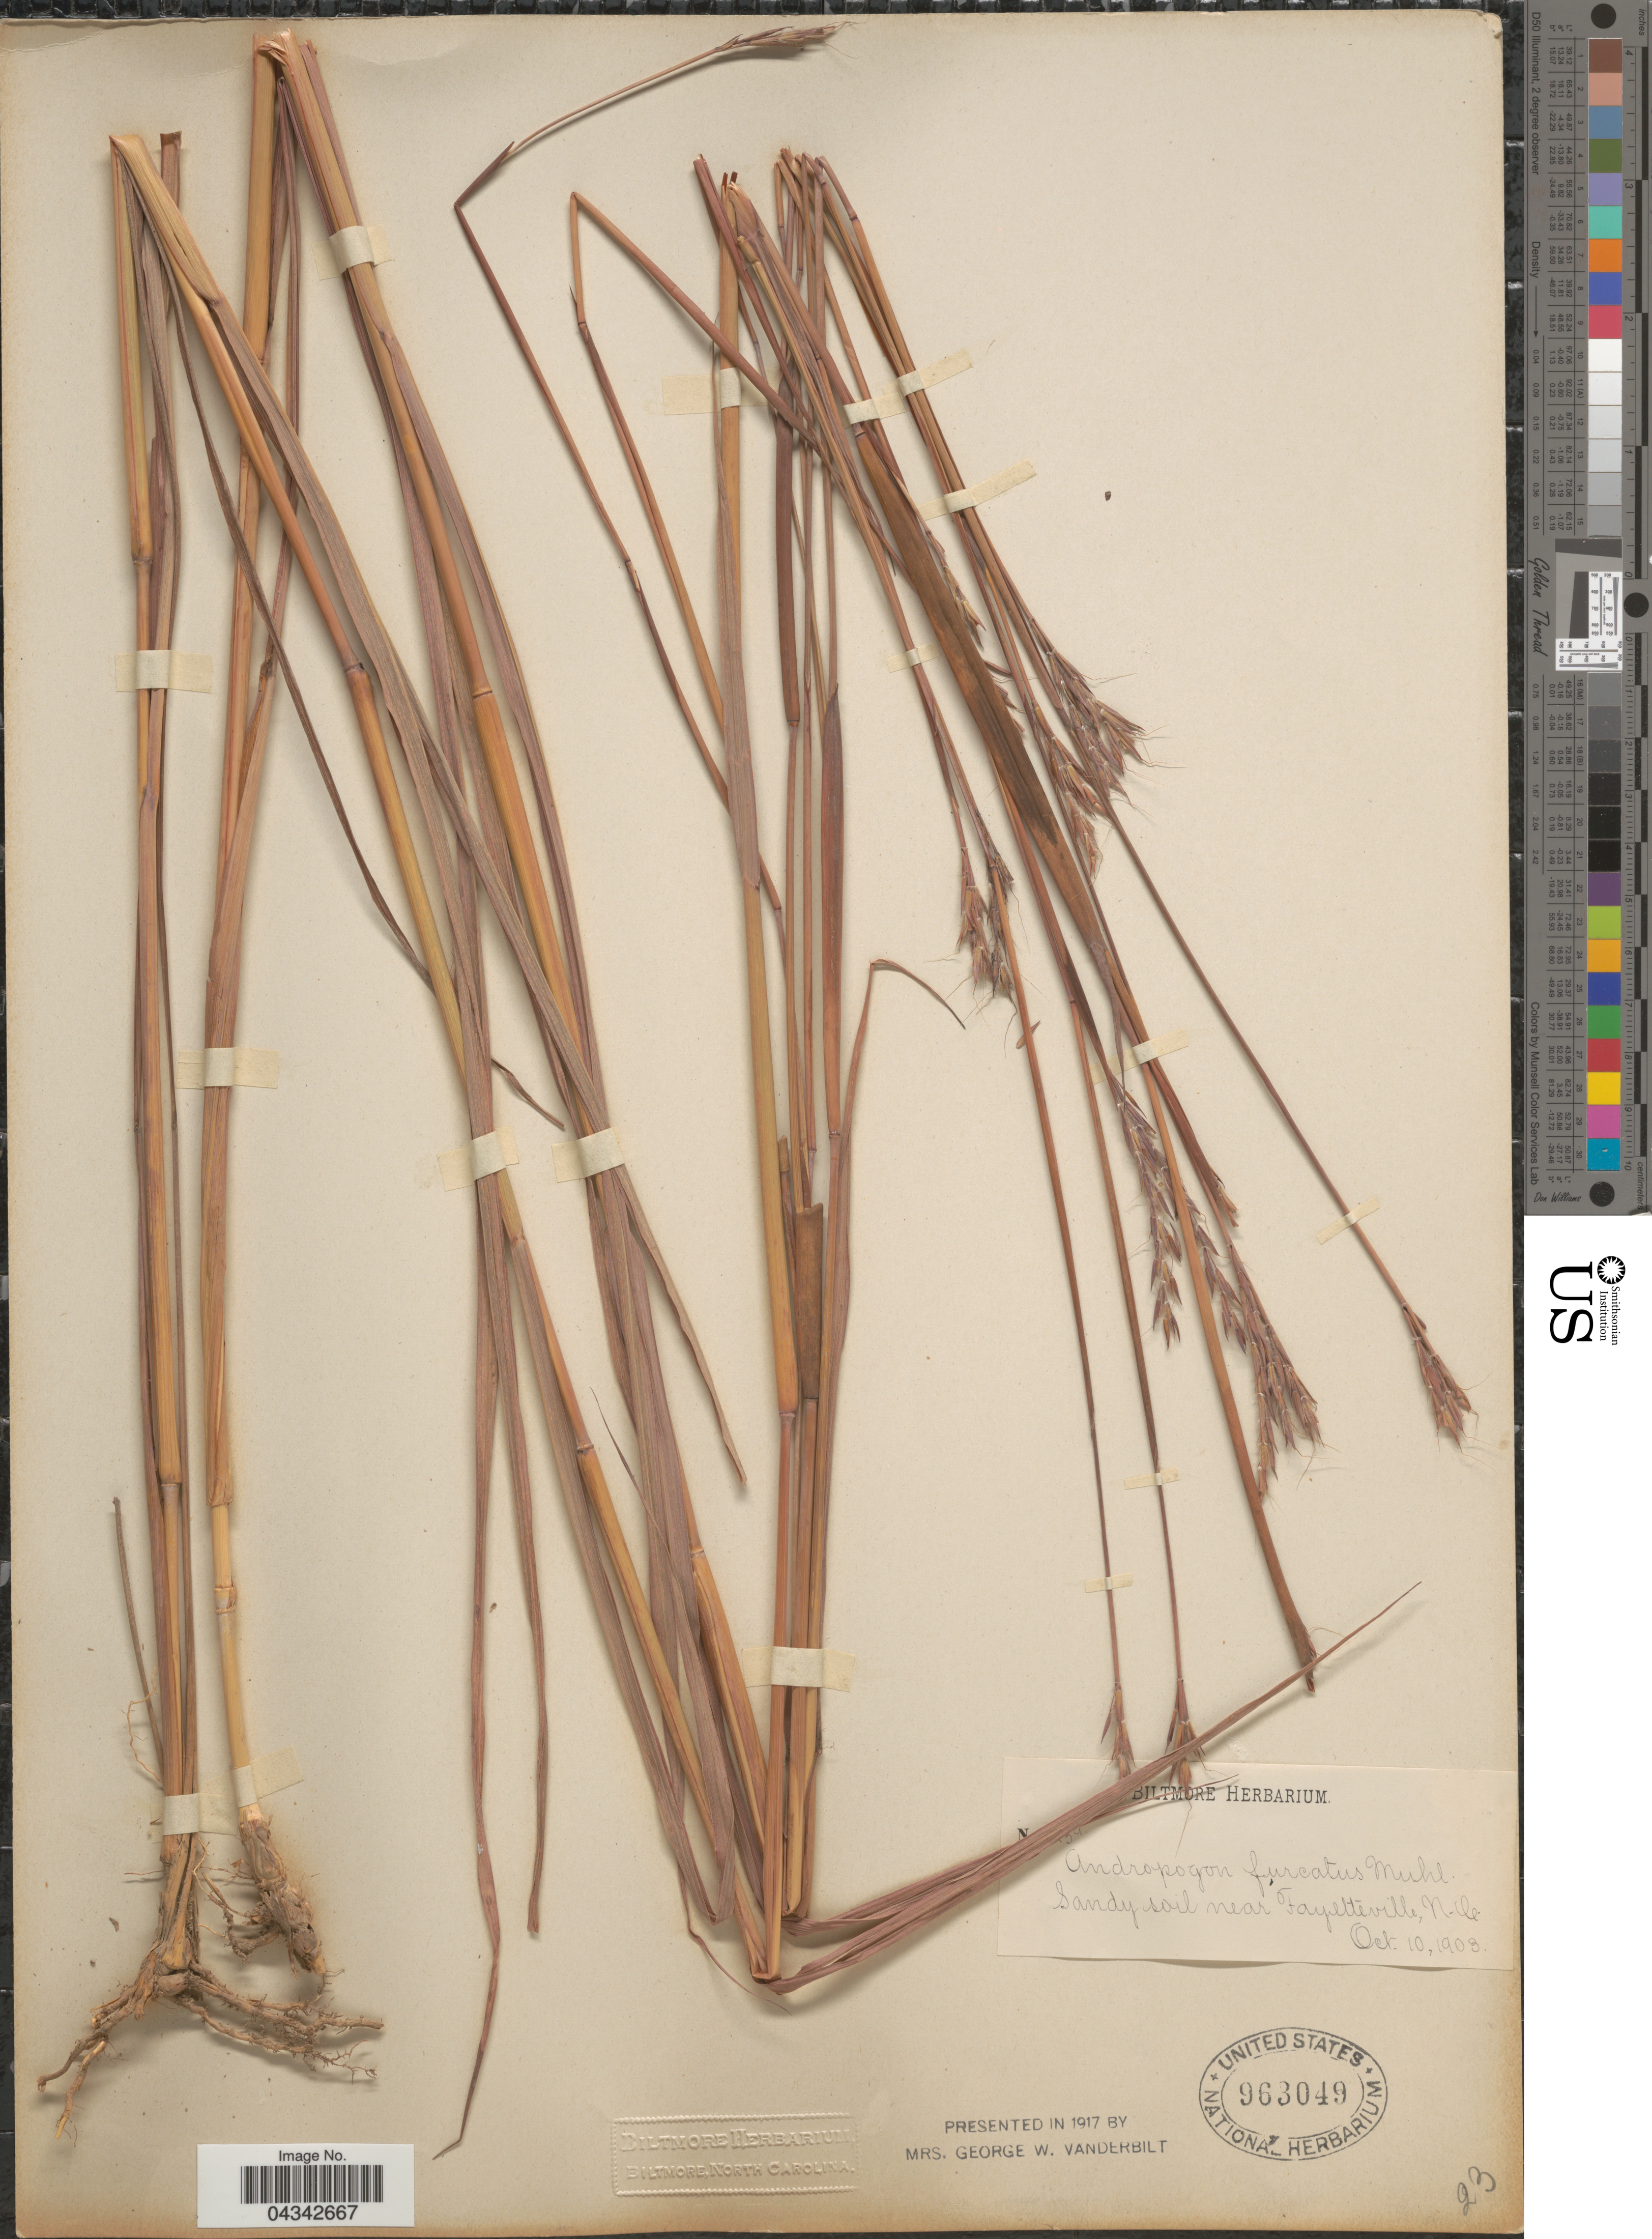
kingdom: Plantae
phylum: Tracheophyta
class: Liliopsida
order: Poales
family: Poaceae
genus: Andropogon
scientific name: Andropogon gerardii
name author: Vitman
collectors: ex herb. Biltmore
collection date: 1903-10-10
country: United States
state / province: North Carolina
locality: Near Fayetteville.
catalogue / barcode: US 963049